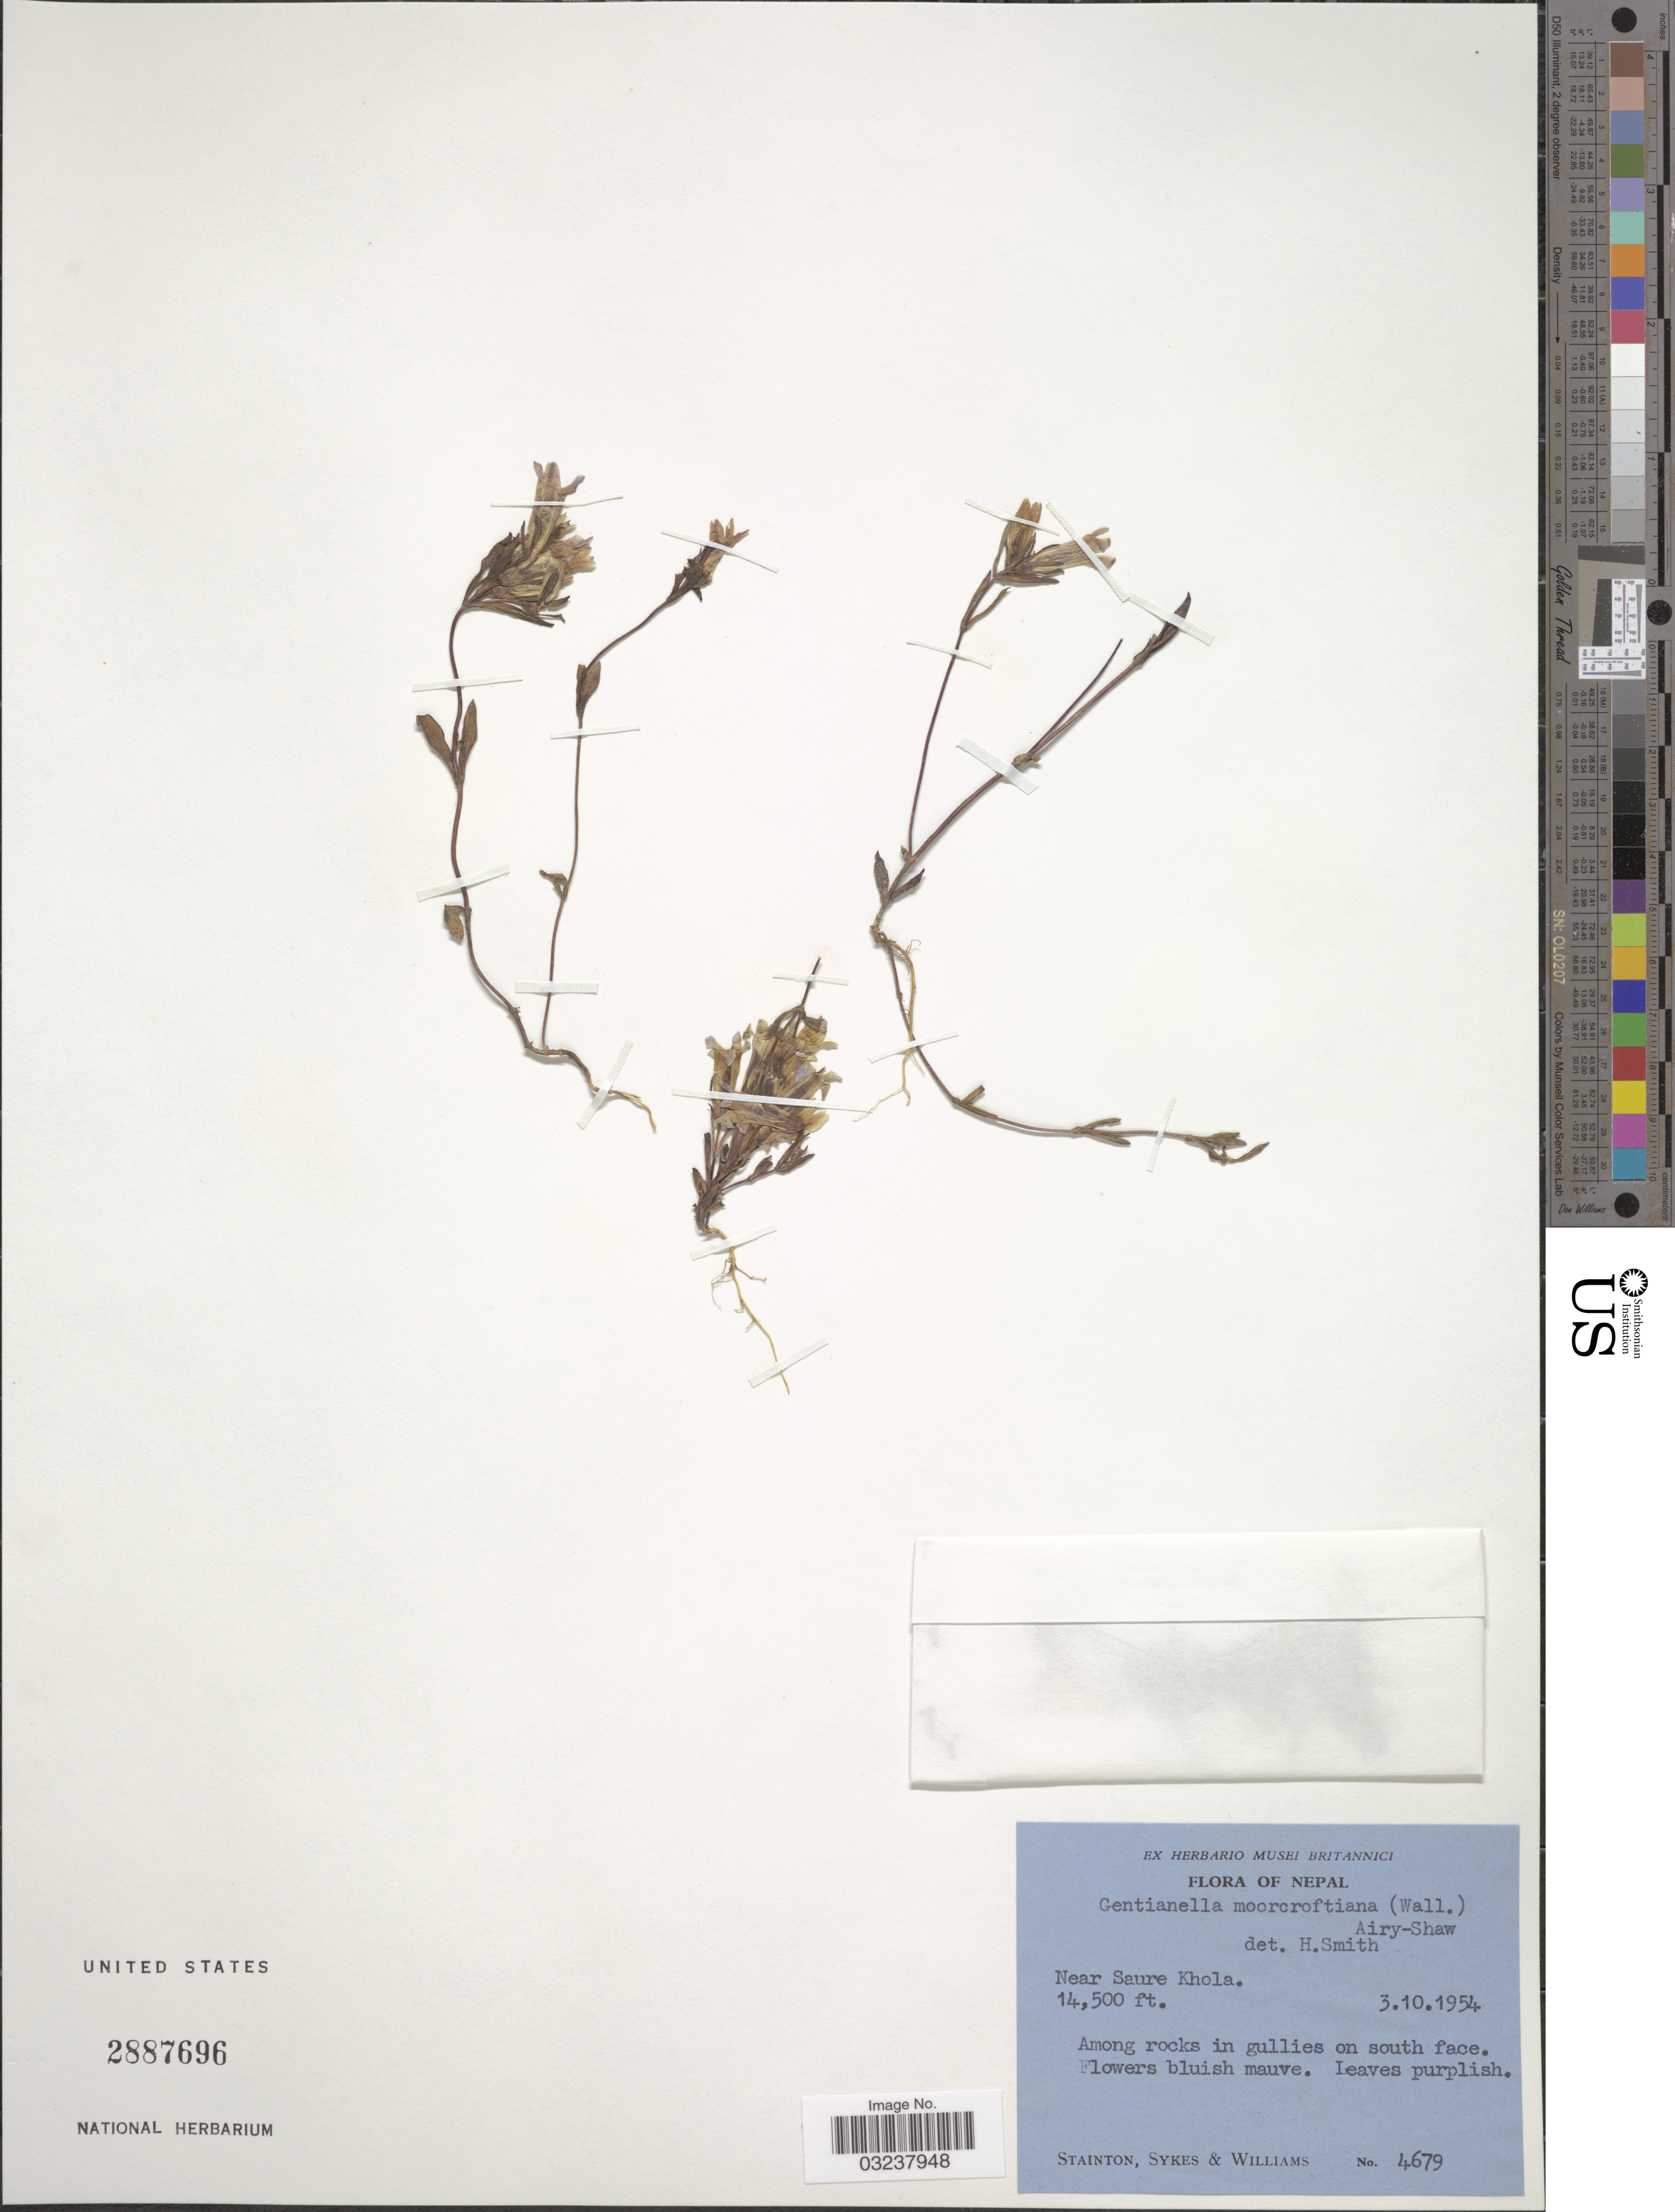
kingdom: Plantae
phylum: Tracheophyta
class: Magnoliopsida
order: Gentianales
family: Gentianaceae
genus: Gentianella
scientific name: Gentianella moorcroftiana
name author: (Wall. ex Griseb.) Airy Shaw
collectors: -. Stainton, Sykes, -- & -- Williams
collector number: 4679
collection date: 1954-10-03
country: Nepal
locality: Near Saure Khola.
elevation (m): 4420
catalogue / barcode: US 2887696